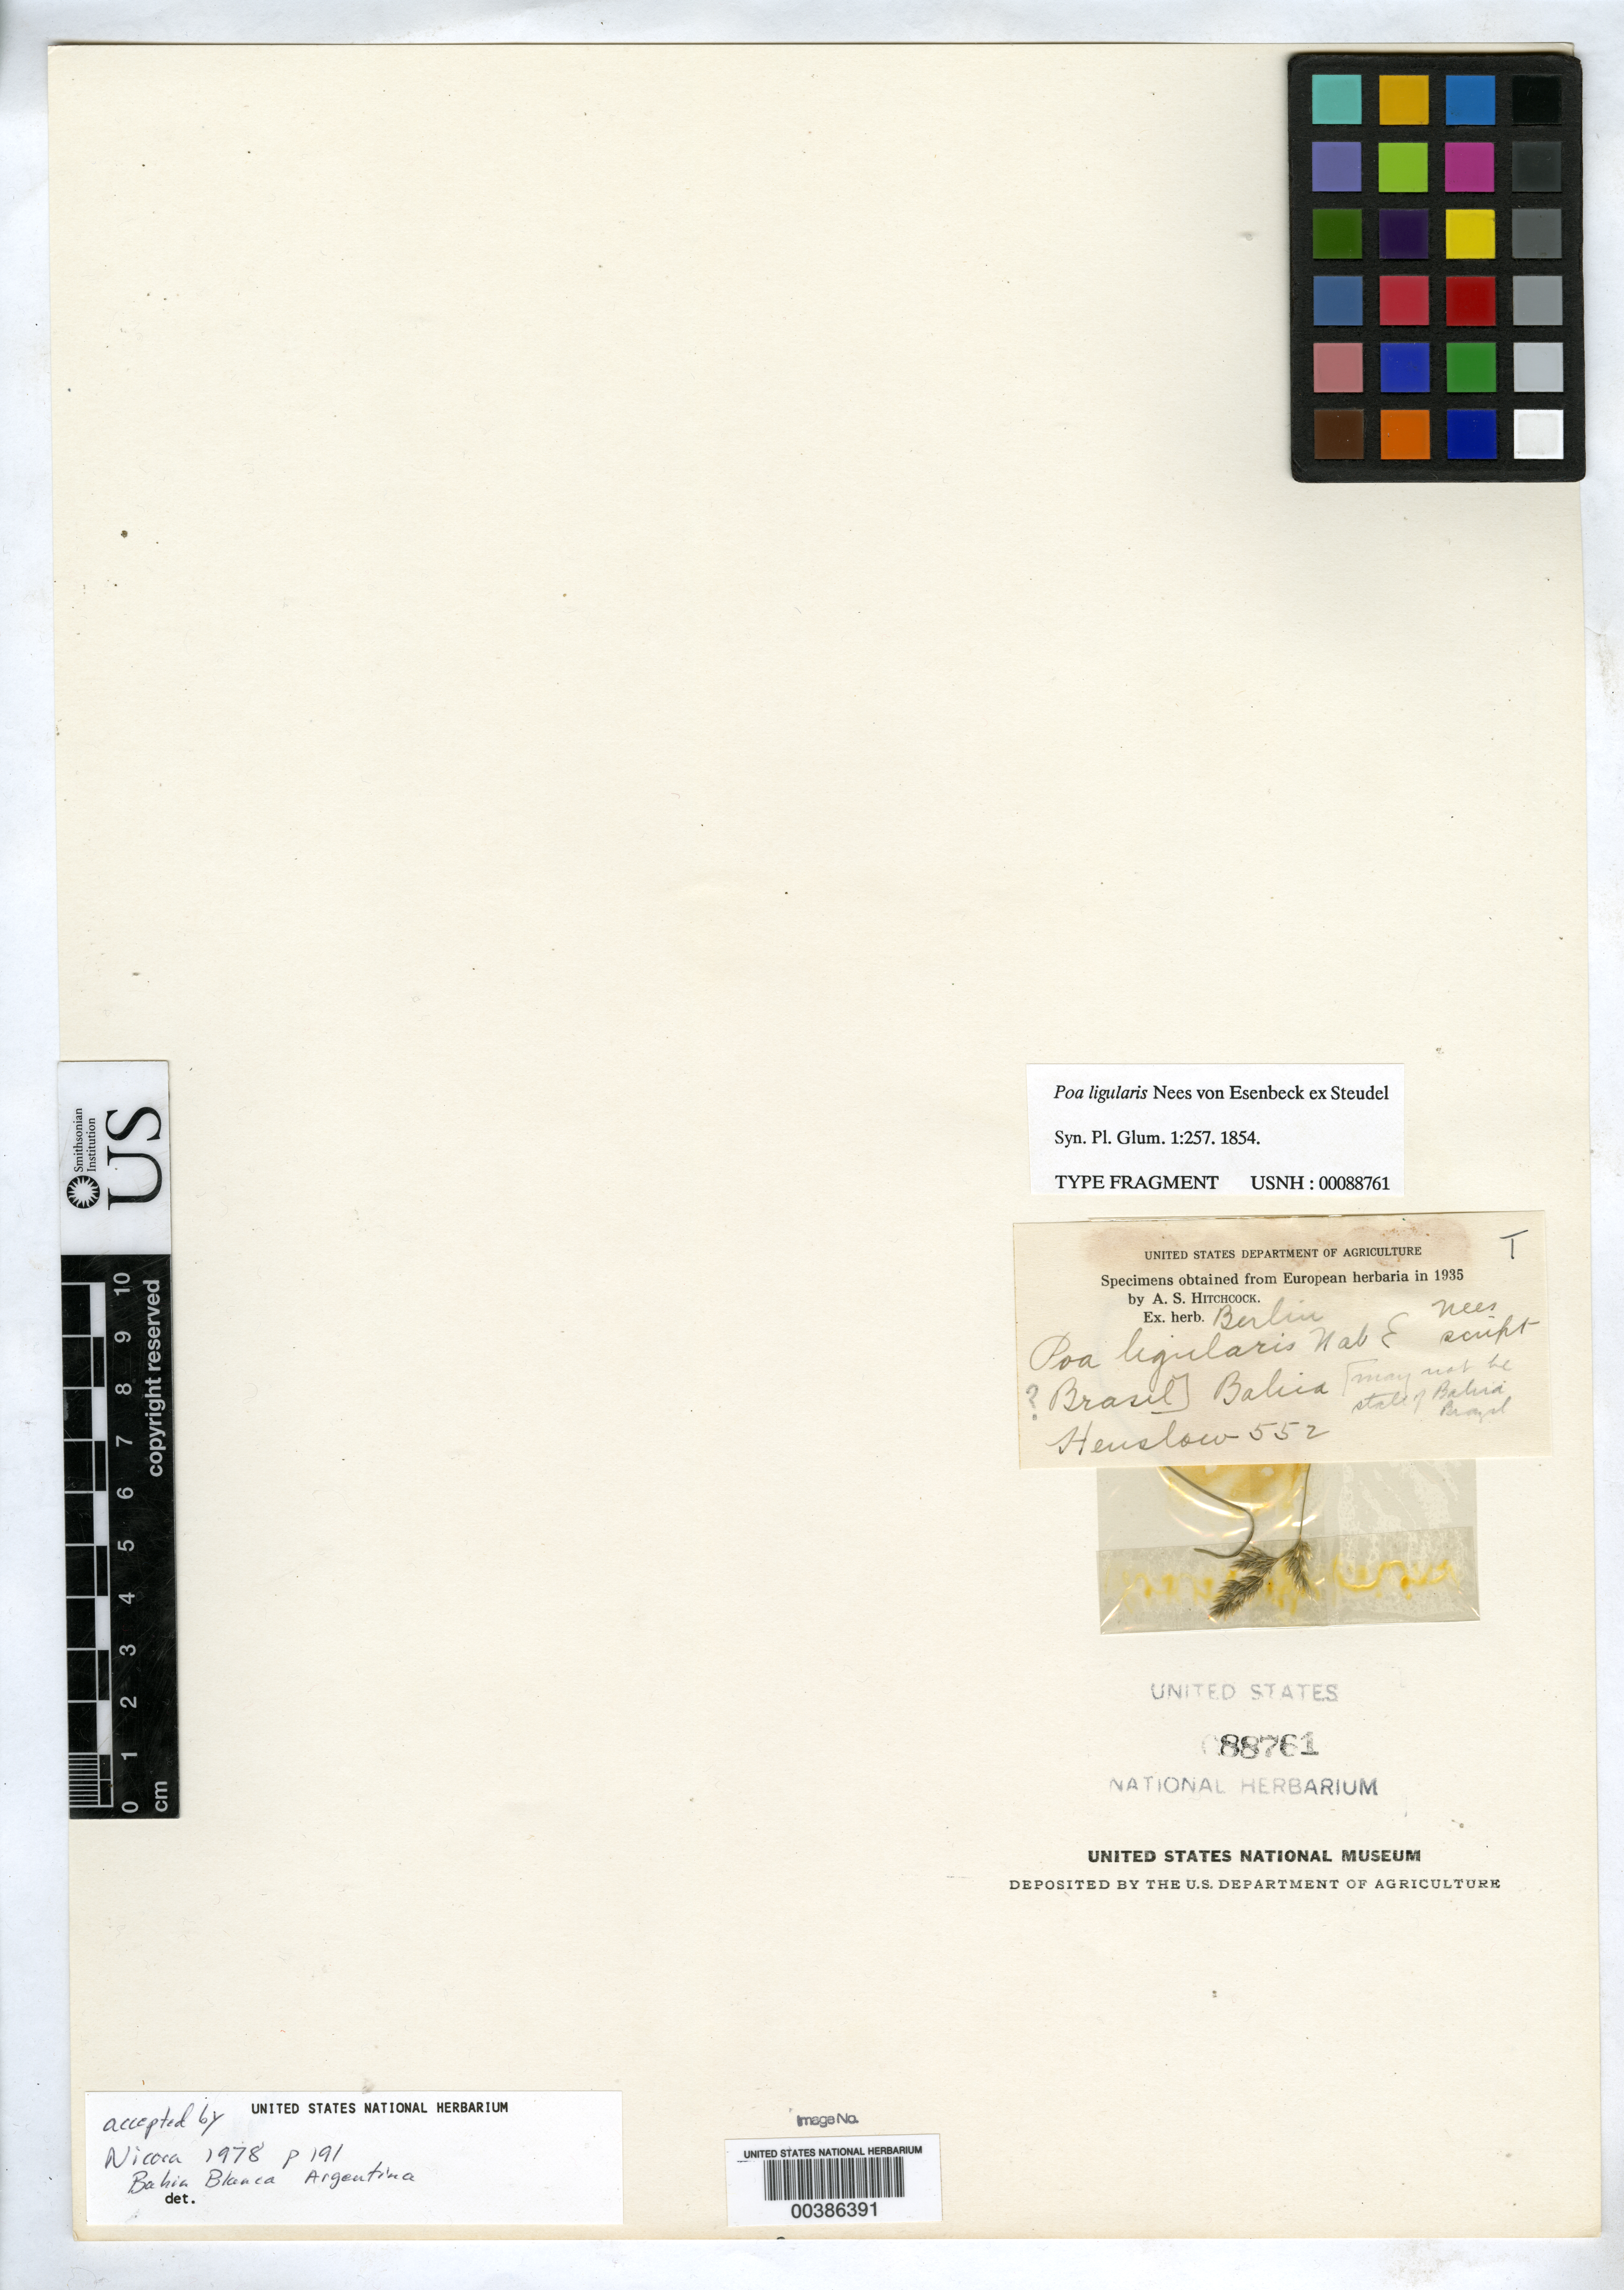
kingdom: Plantae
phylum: Tracheophyta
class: Liliopsida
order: Poales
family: Poaceae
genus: Poa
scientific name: Poa ligularis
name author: Nees ex Steud.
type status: Type Fragment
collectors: G. Hemslow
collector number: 552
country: Brazil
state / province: Bahia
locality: North of Esplanda city on road to Jaquera.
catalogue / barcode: US 88761